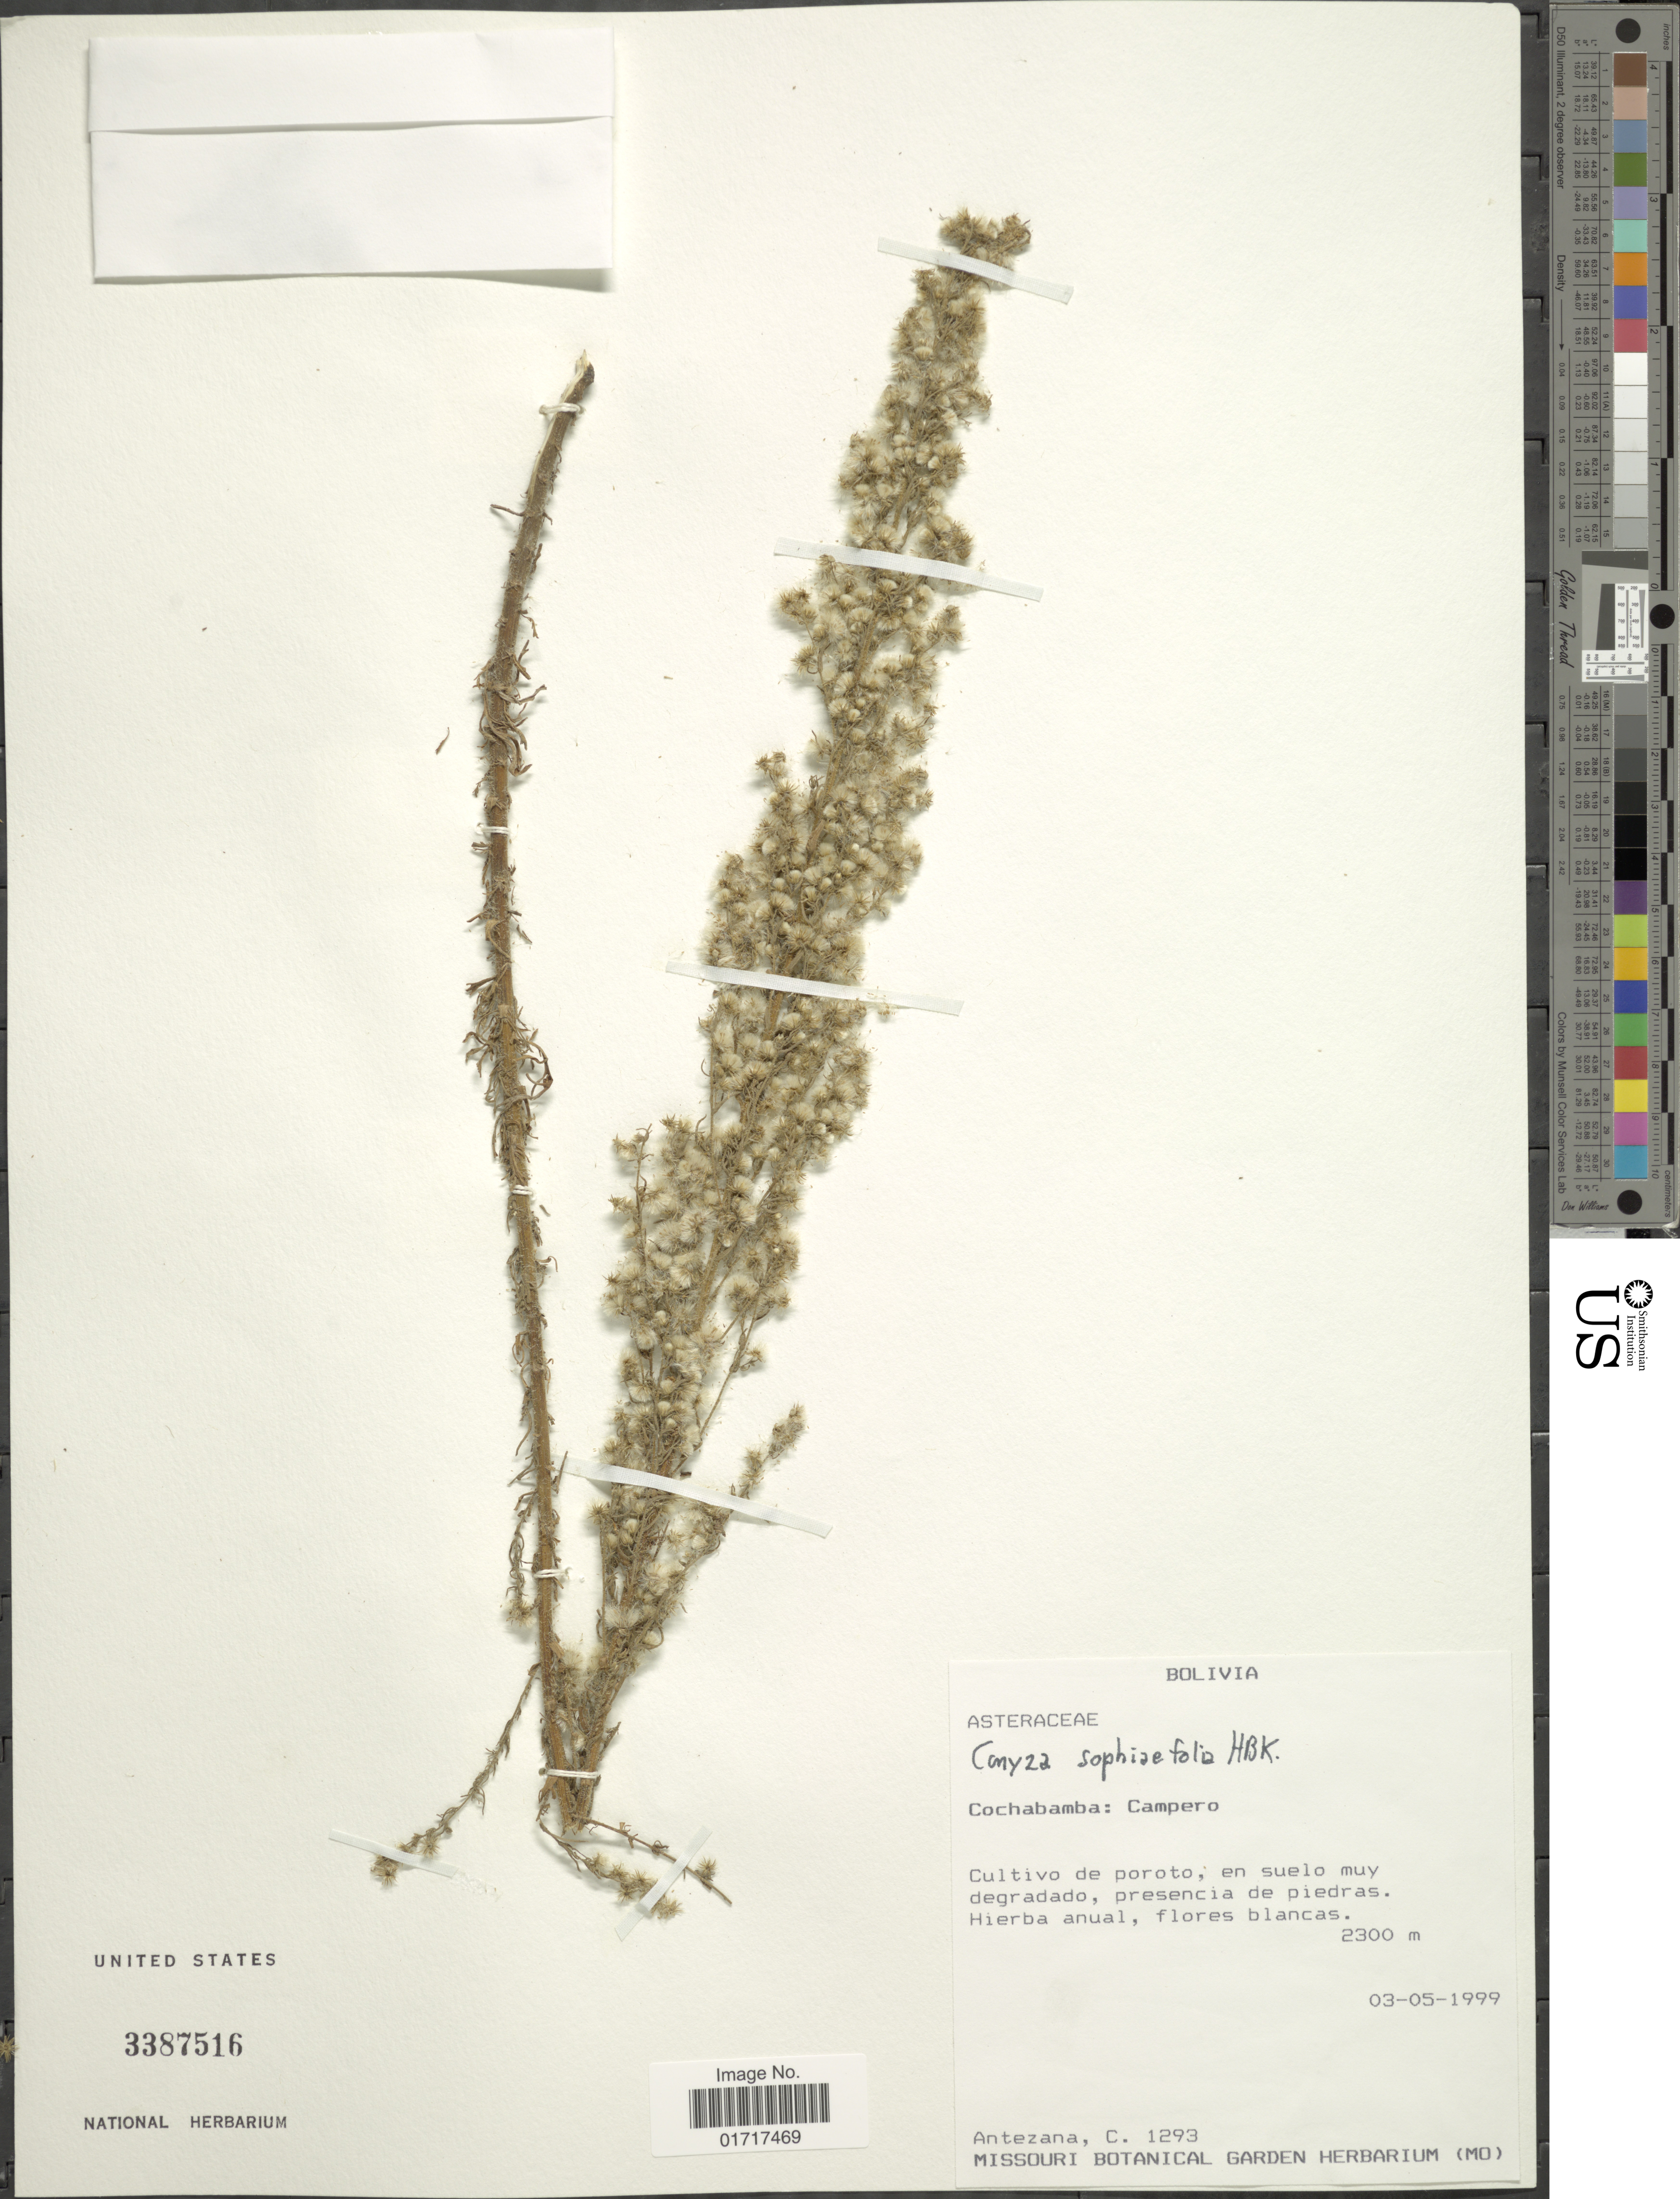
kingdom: Plantae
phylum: Tracheophyta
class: Magnoliopsida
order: Asterales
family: Asteraceae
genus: Conyza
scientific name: Conyza sophiifolia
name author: Kunth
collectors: C. Antezana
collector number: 1293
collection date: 1999-05-03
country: Bolivia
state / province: Cochabamba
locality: Cochabamba: Campero. Cultivo de poroto.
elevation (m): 2300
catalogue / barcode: US 3387516